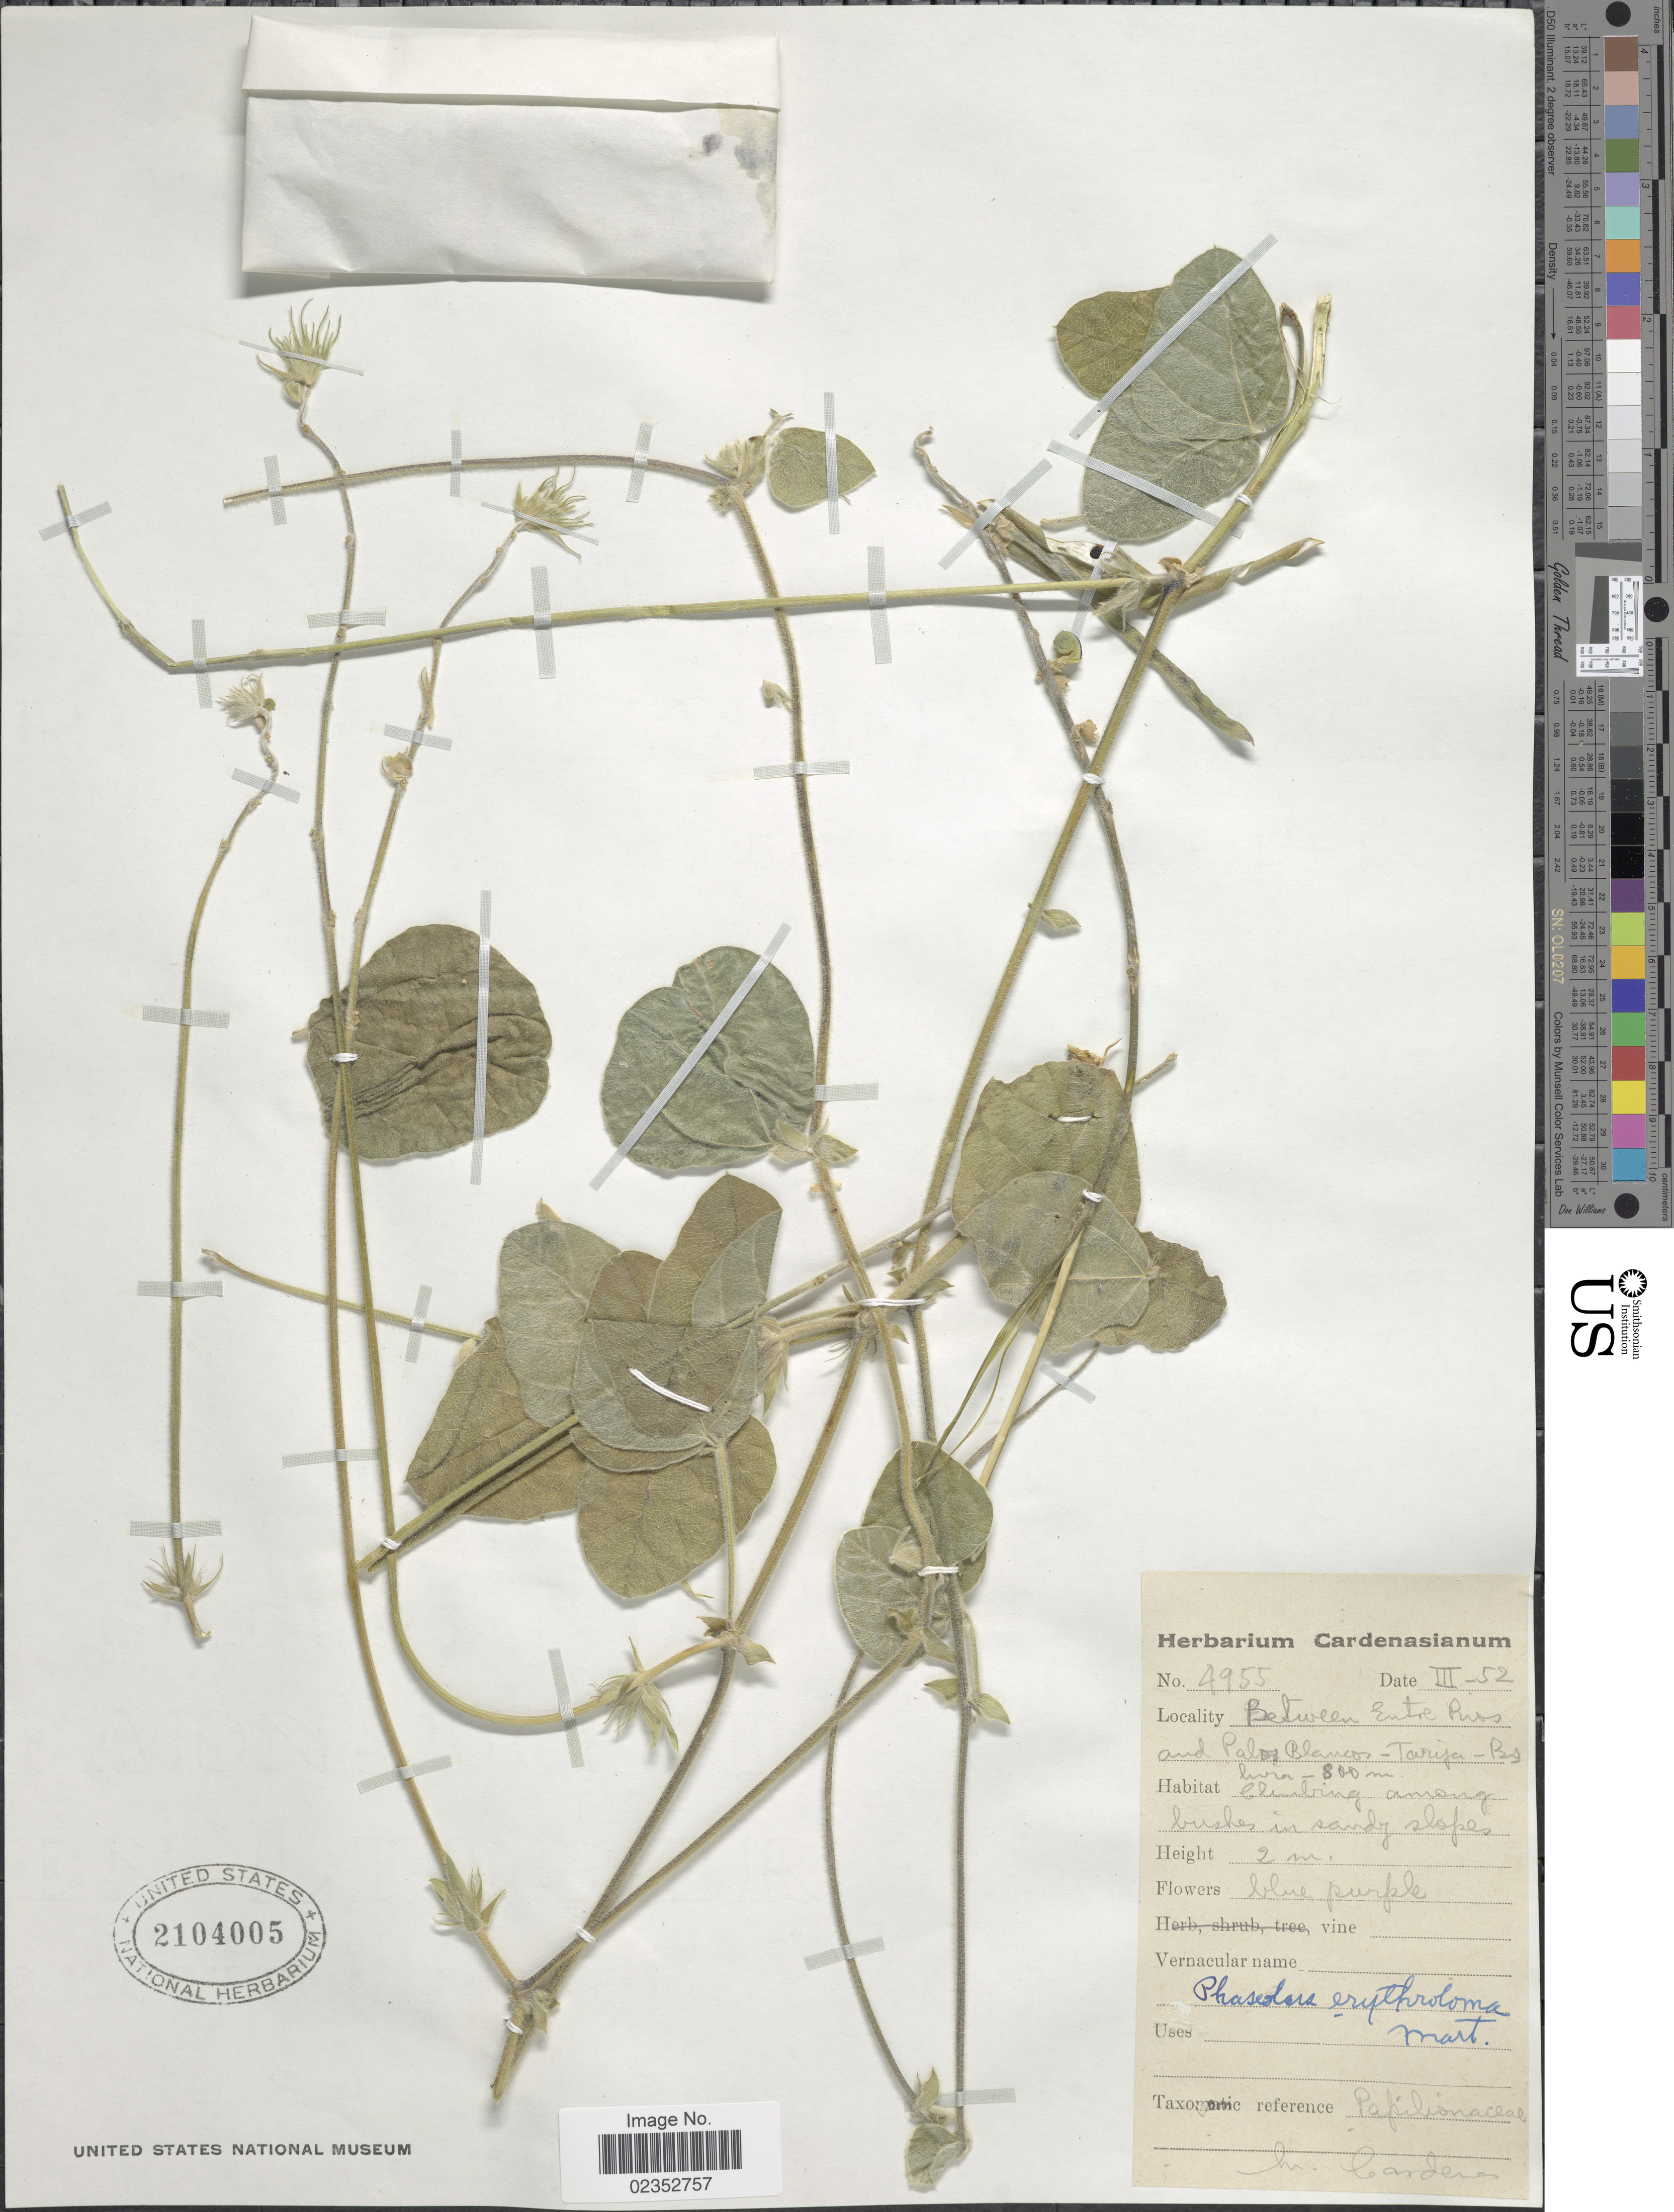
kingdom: Plantae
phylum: Tracheophyta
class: Magnoliopsida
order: Fabales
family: Fabaceae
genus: Macroptilium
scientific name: Macroptilium erythroloma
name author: (Mart. ex Benth.) Urb.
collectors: M. Cárdenas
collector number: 4955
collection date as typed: Transcribed d/m/y: /3/52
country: Bolivia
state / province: Tarija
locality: Between Entre Rios and Palos Blancos, Climbing among bushes in sandy slopes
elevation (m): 800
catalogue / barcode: US 2104005